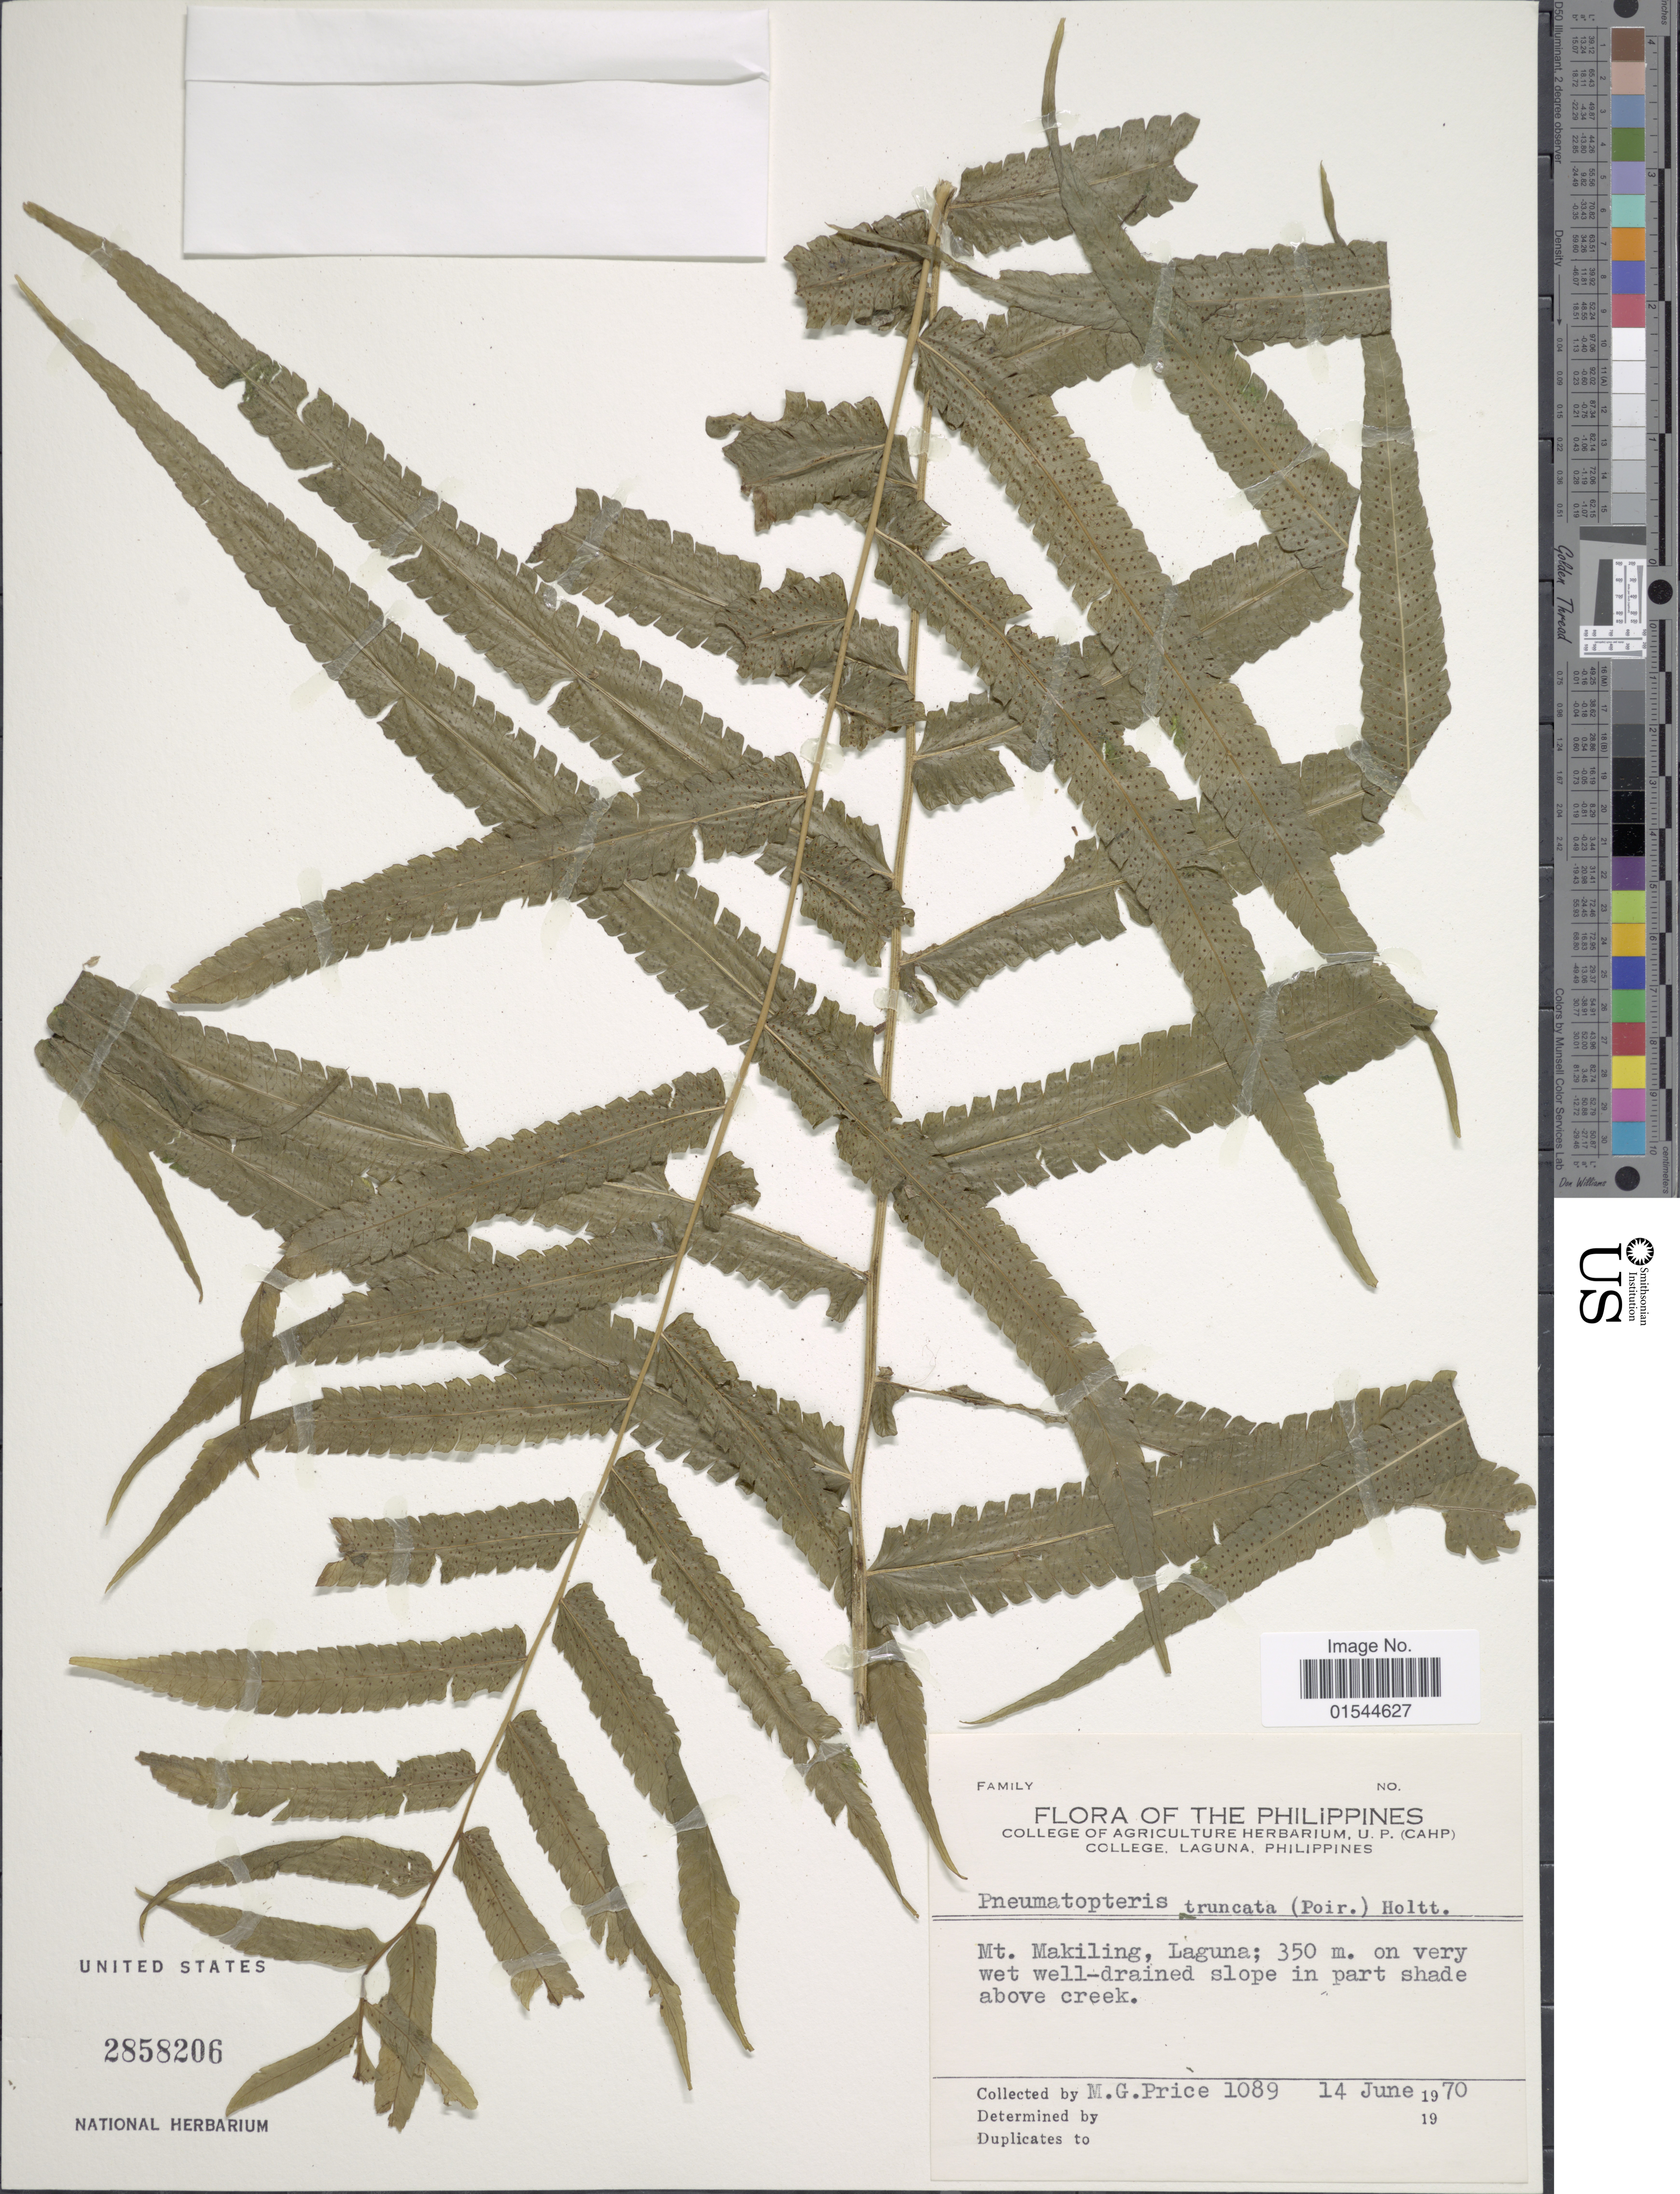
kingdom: Plantae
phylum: Tracheophyta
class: Polypodiopsida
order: Polypodiales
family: Thelypteridaceae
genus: Pneumatopteris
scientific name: Pneumatopteris truncata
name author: (Poir.) Holttum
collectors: M. G. Price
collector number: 1089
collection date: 1970-06-14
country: Philippines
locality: Mt. Makiling, Laguna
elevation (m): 350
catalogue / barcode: US 2858206